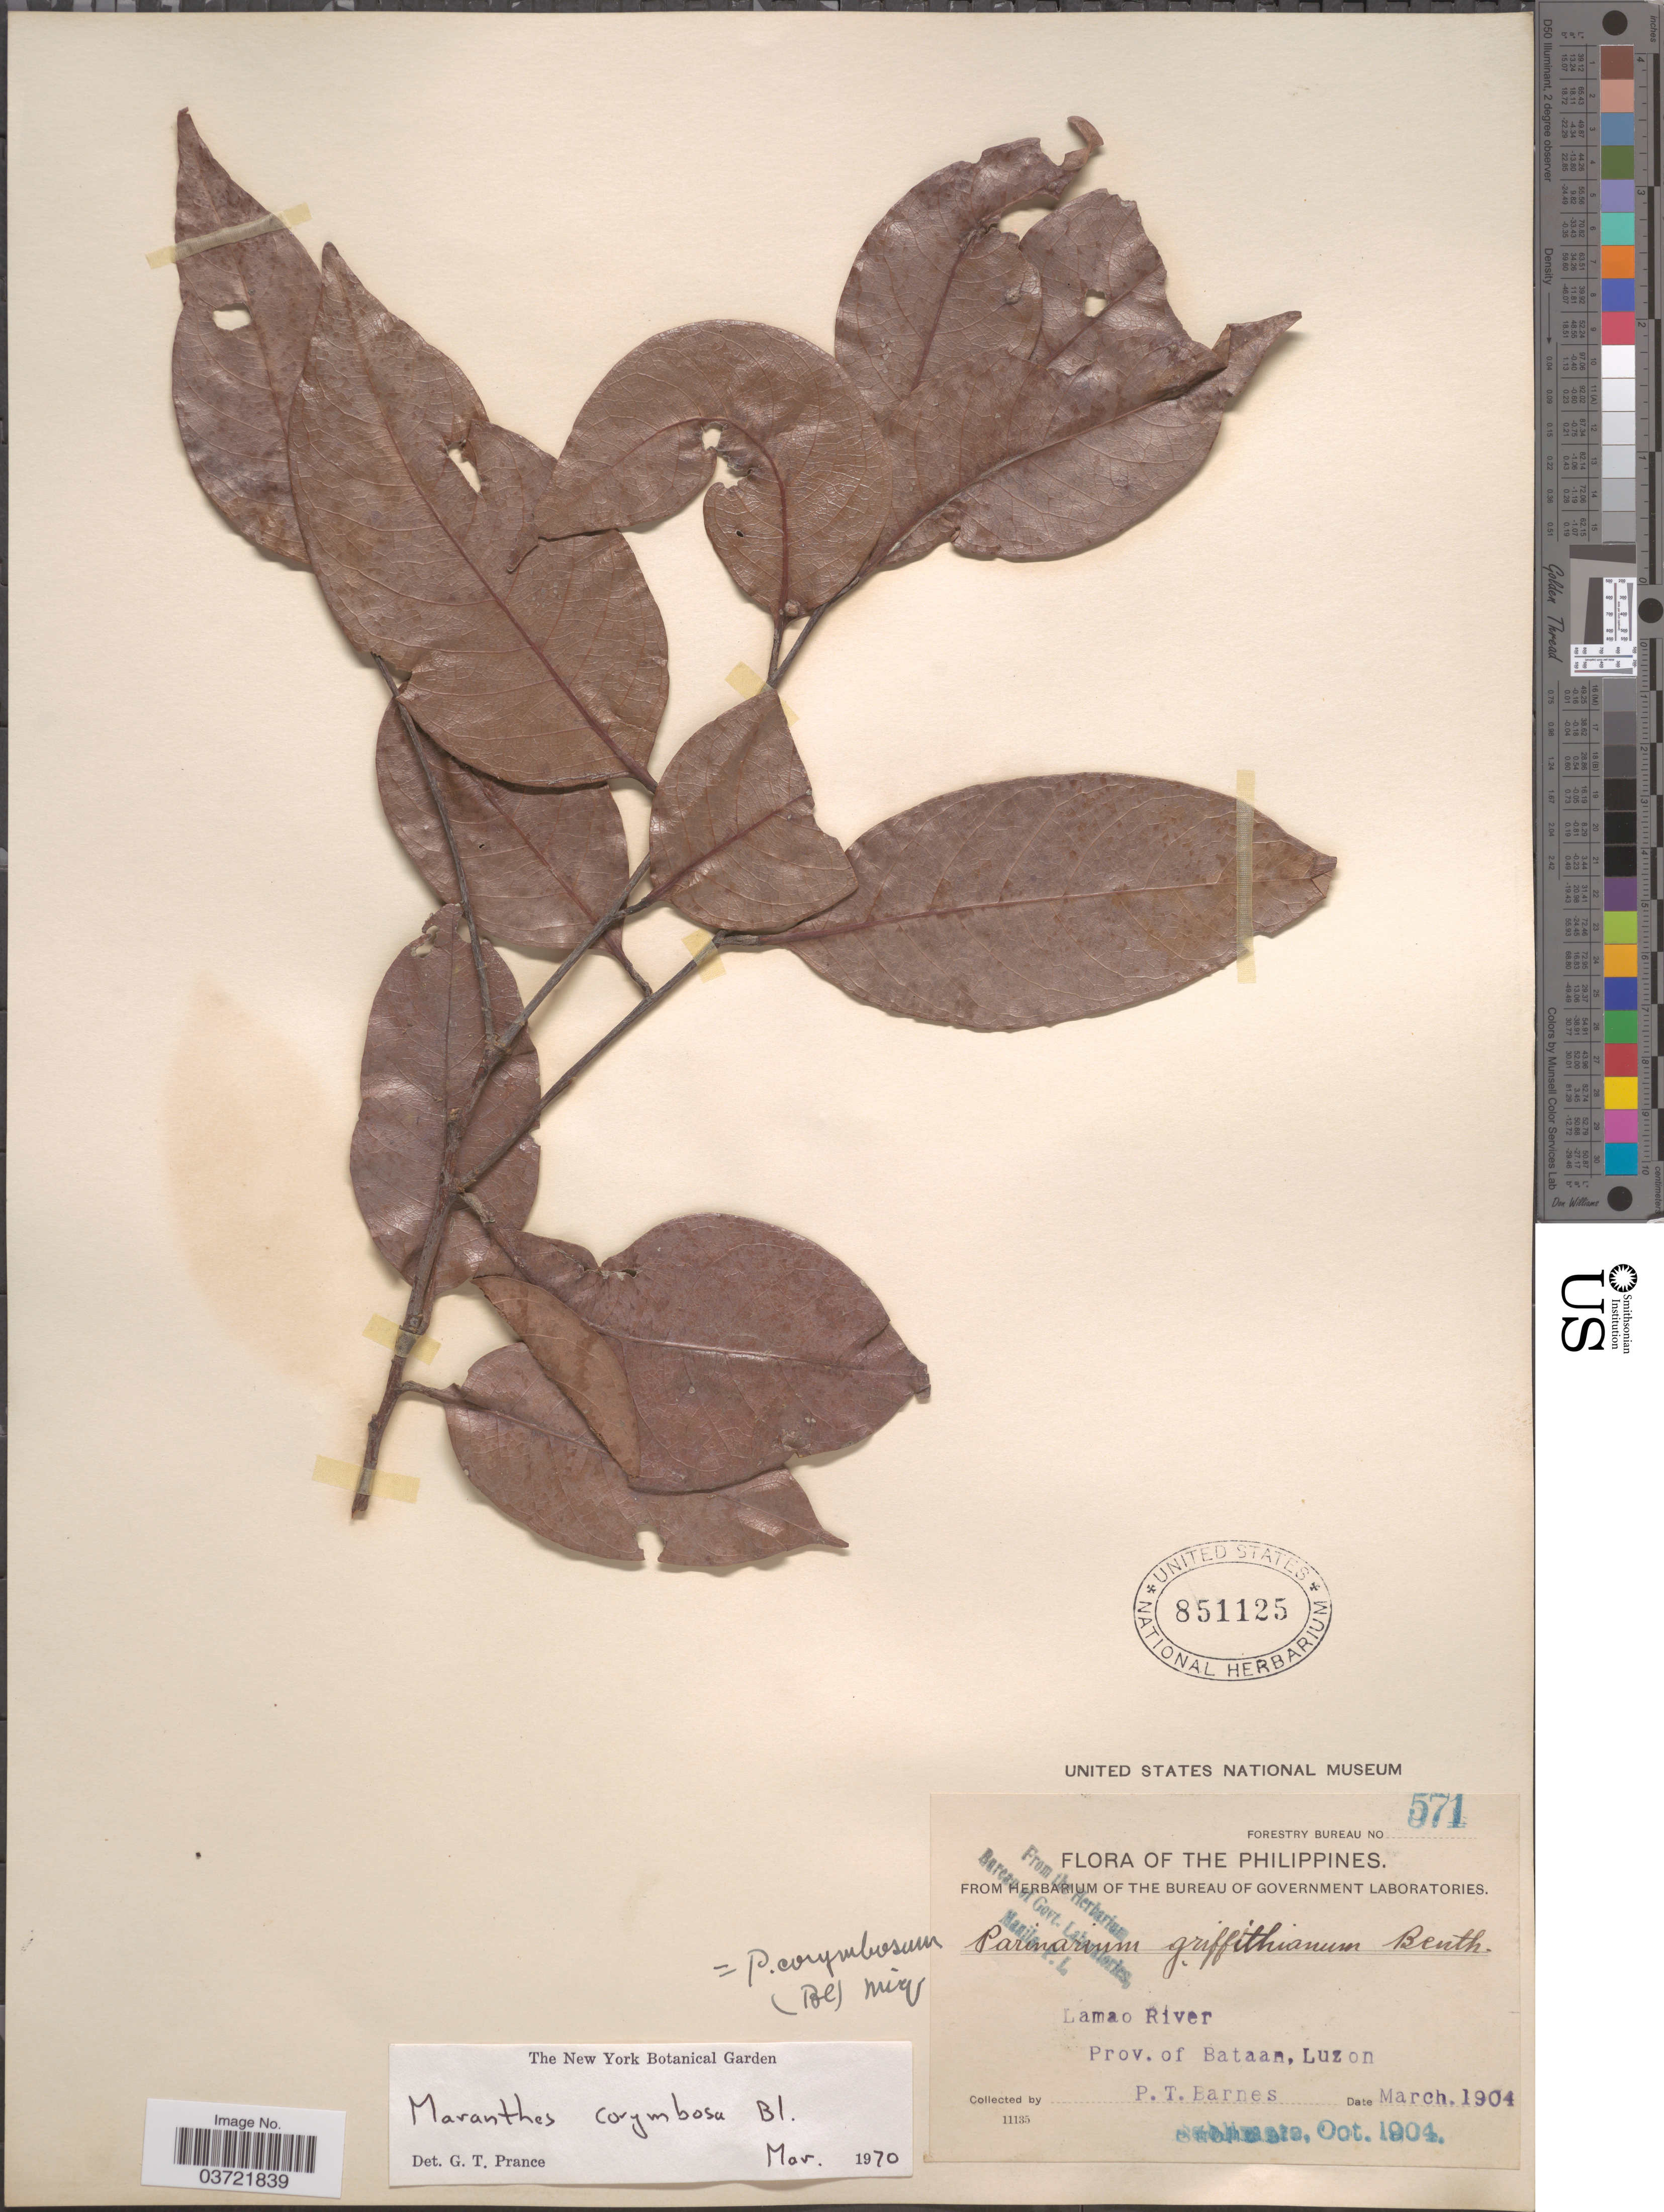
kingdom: Plantae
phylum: Tracheophyta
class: Magnoliopsida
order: Malpighiales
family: Chrysobalanaceae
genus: Maranthes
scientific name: Maranthes corymbosa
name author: Blume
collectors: P. Barnes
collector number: Forestry Bureau 571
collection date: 1904-03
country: Philippines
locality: Lamao River. Prov. of Bataan, Luzon.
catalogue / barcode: US 851125